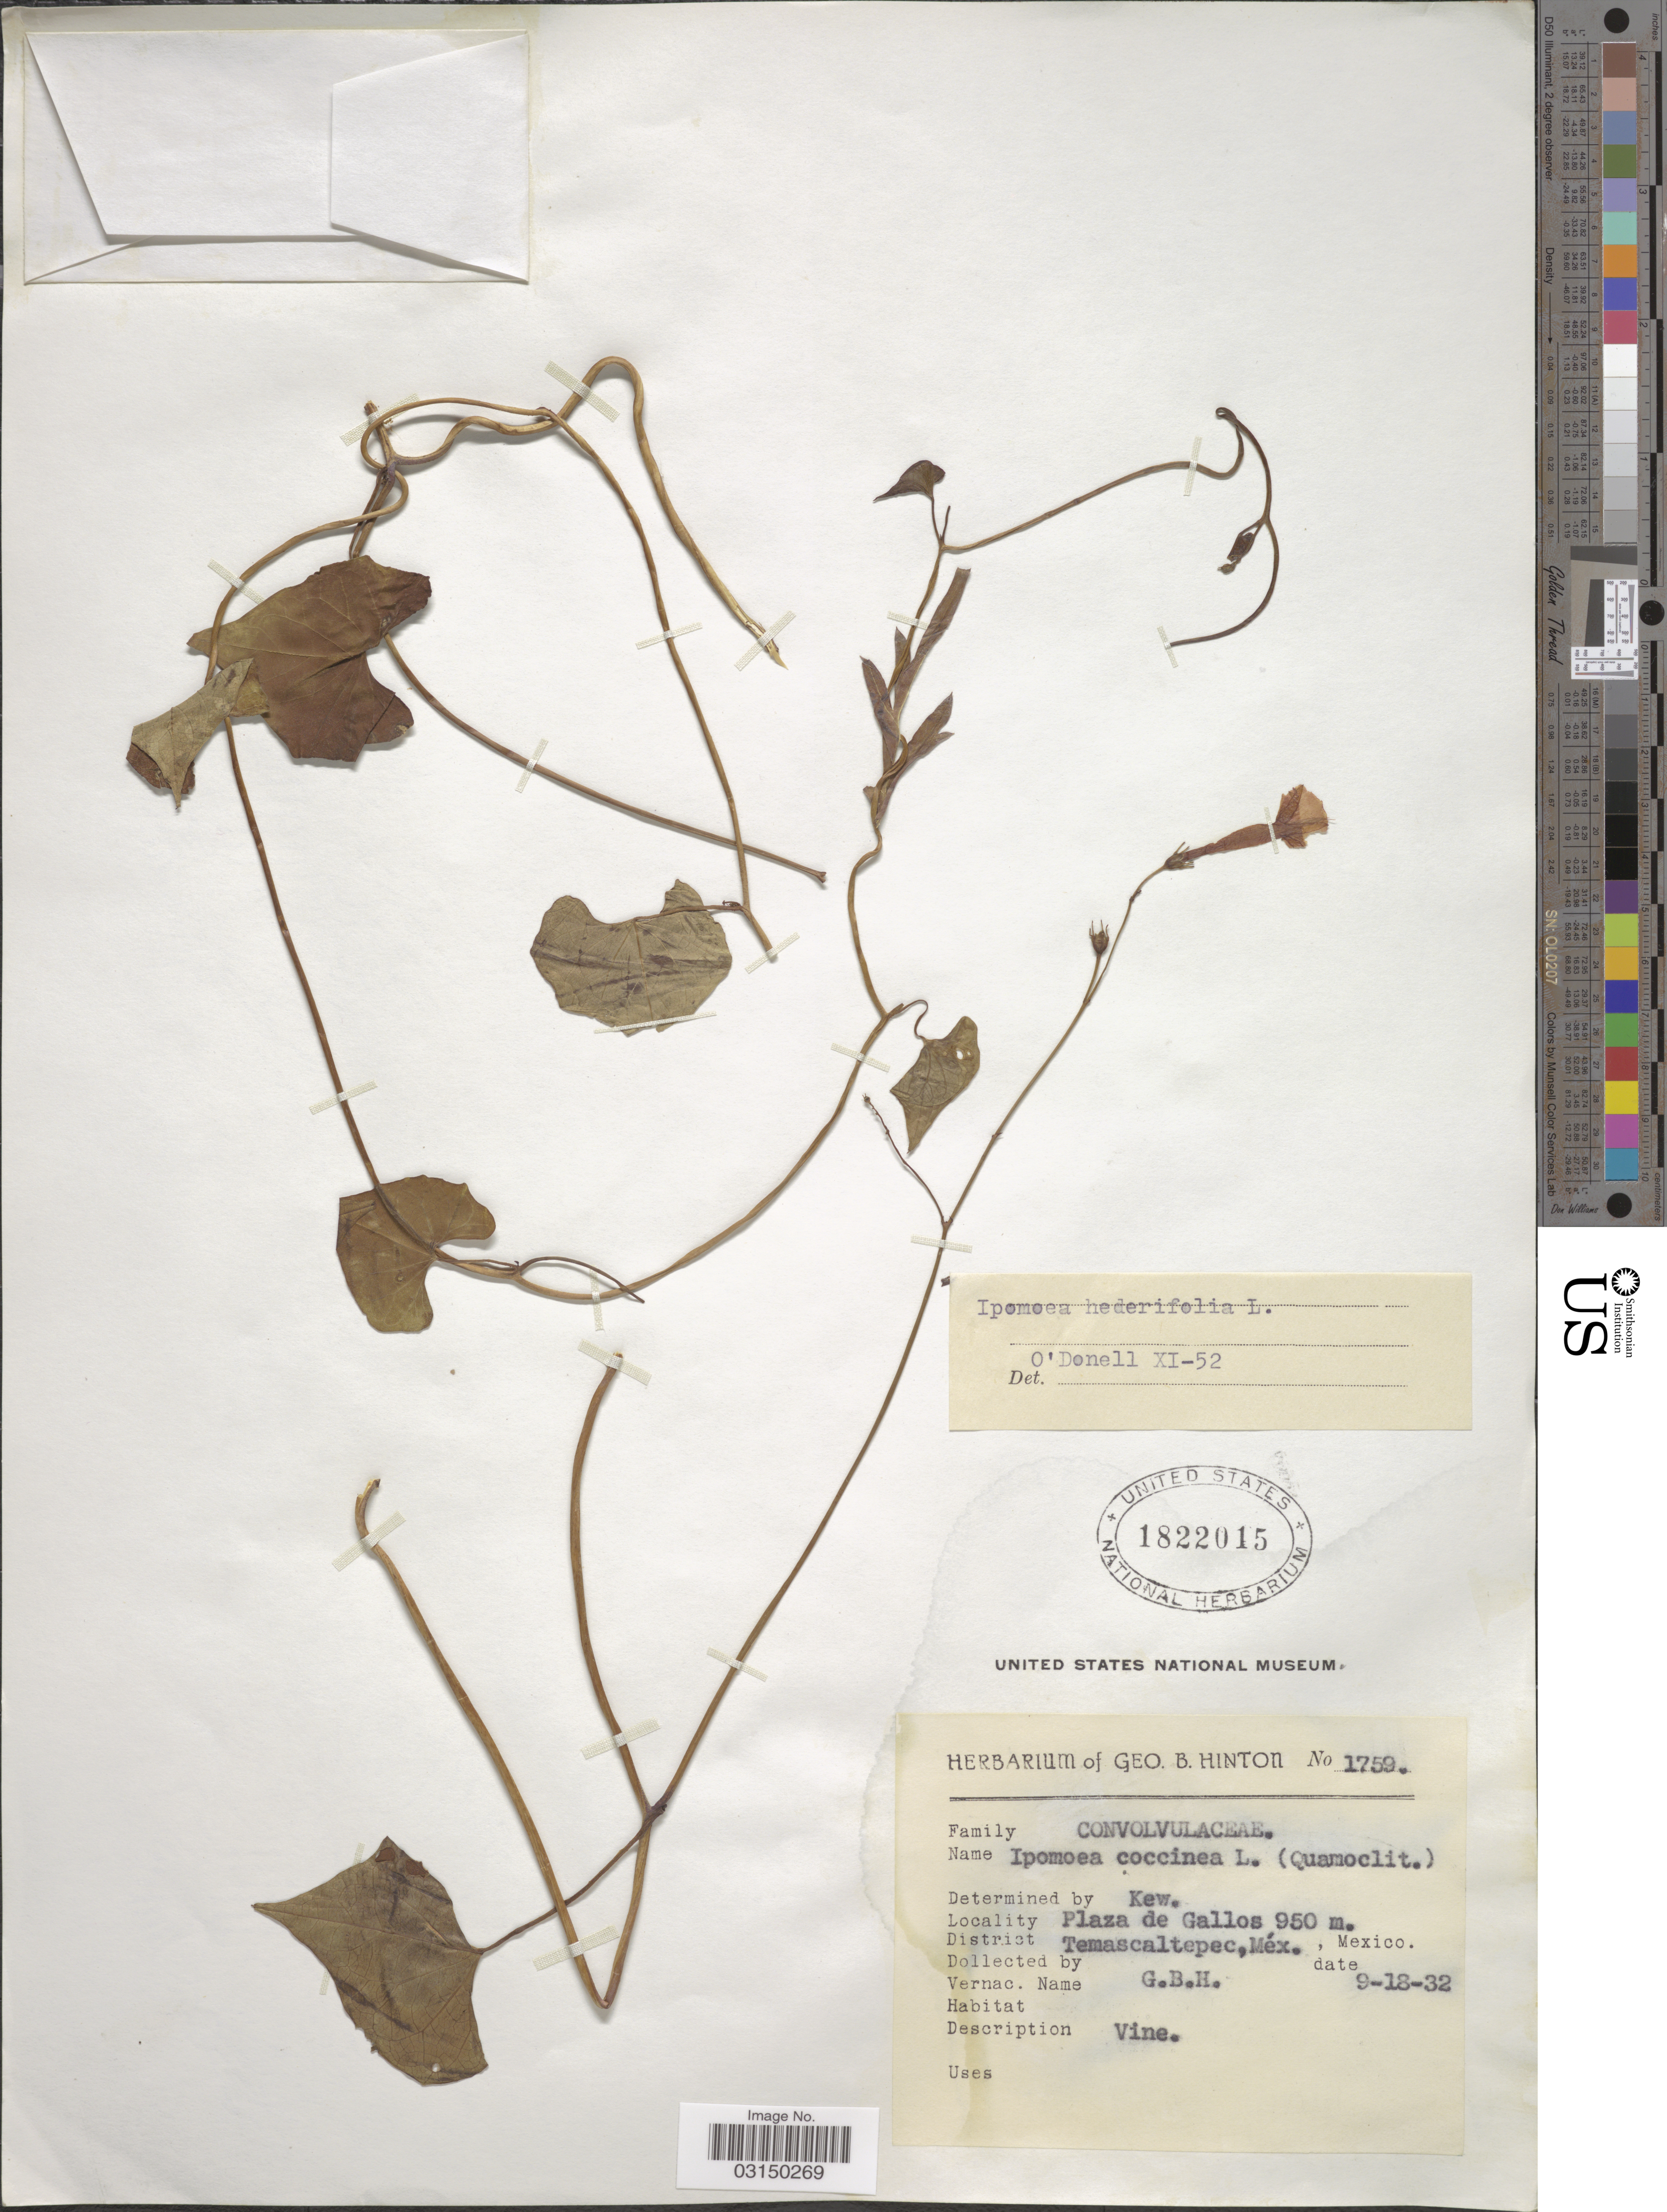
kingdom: Plantae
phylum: Tracheophyta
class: Magnoliopsida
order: Solanales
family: Convolvulaceae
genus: Ipomoea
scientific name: Ipomoea hederifolia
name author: L.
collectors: G. B. Hinton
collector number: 1759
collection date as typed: Transcribed d/m/y: 18/9/32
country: Mexico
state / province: México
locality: Plaza de Gallos. District Temascaltepec, Méx.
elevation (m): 950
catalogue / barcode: US 1822015